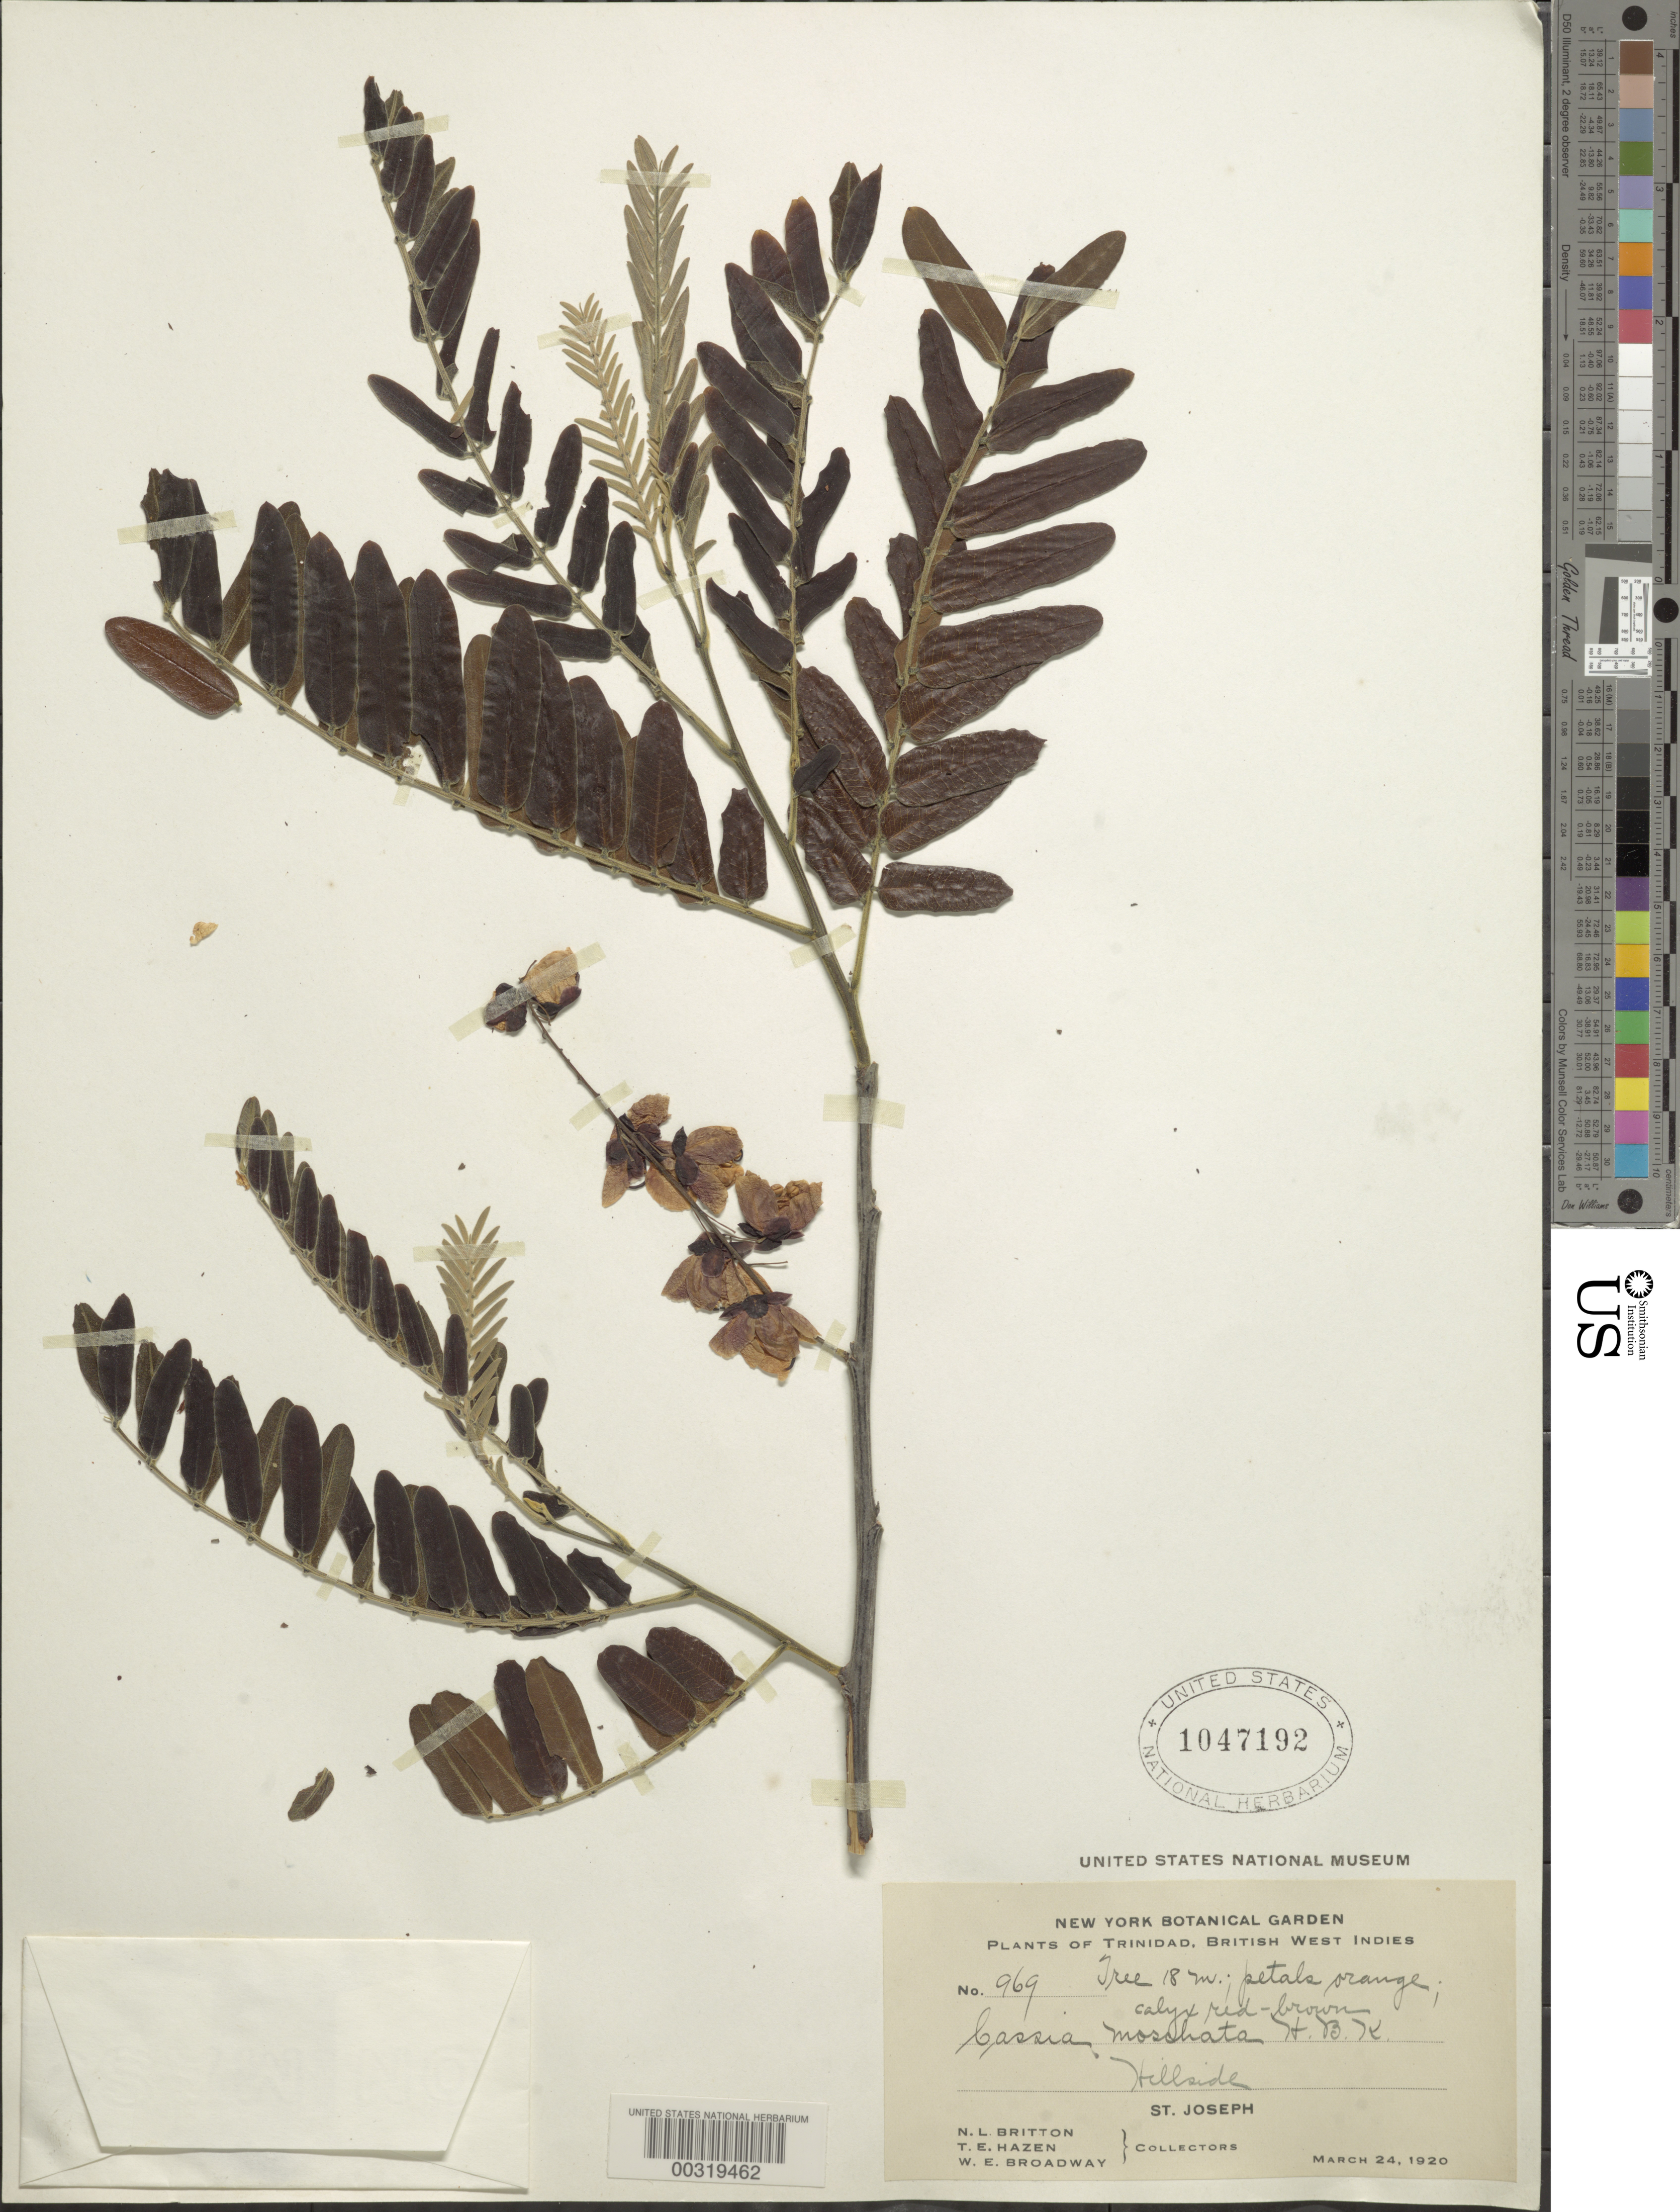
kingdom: Plantae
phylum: Tracheophyta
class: Magnoliopsida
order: Fabales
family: Fabaceae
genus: Cassia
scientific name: Cassia moschata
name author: Kunth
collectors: N. Britton, T. E. Hazen & W. E. Broadway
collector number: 969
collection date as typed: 24 Mar 1920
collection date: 1920-03-24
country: Trinidad and Tobago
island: Trinidad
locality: St. joseph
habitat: Hillside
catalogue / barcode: US 1047192